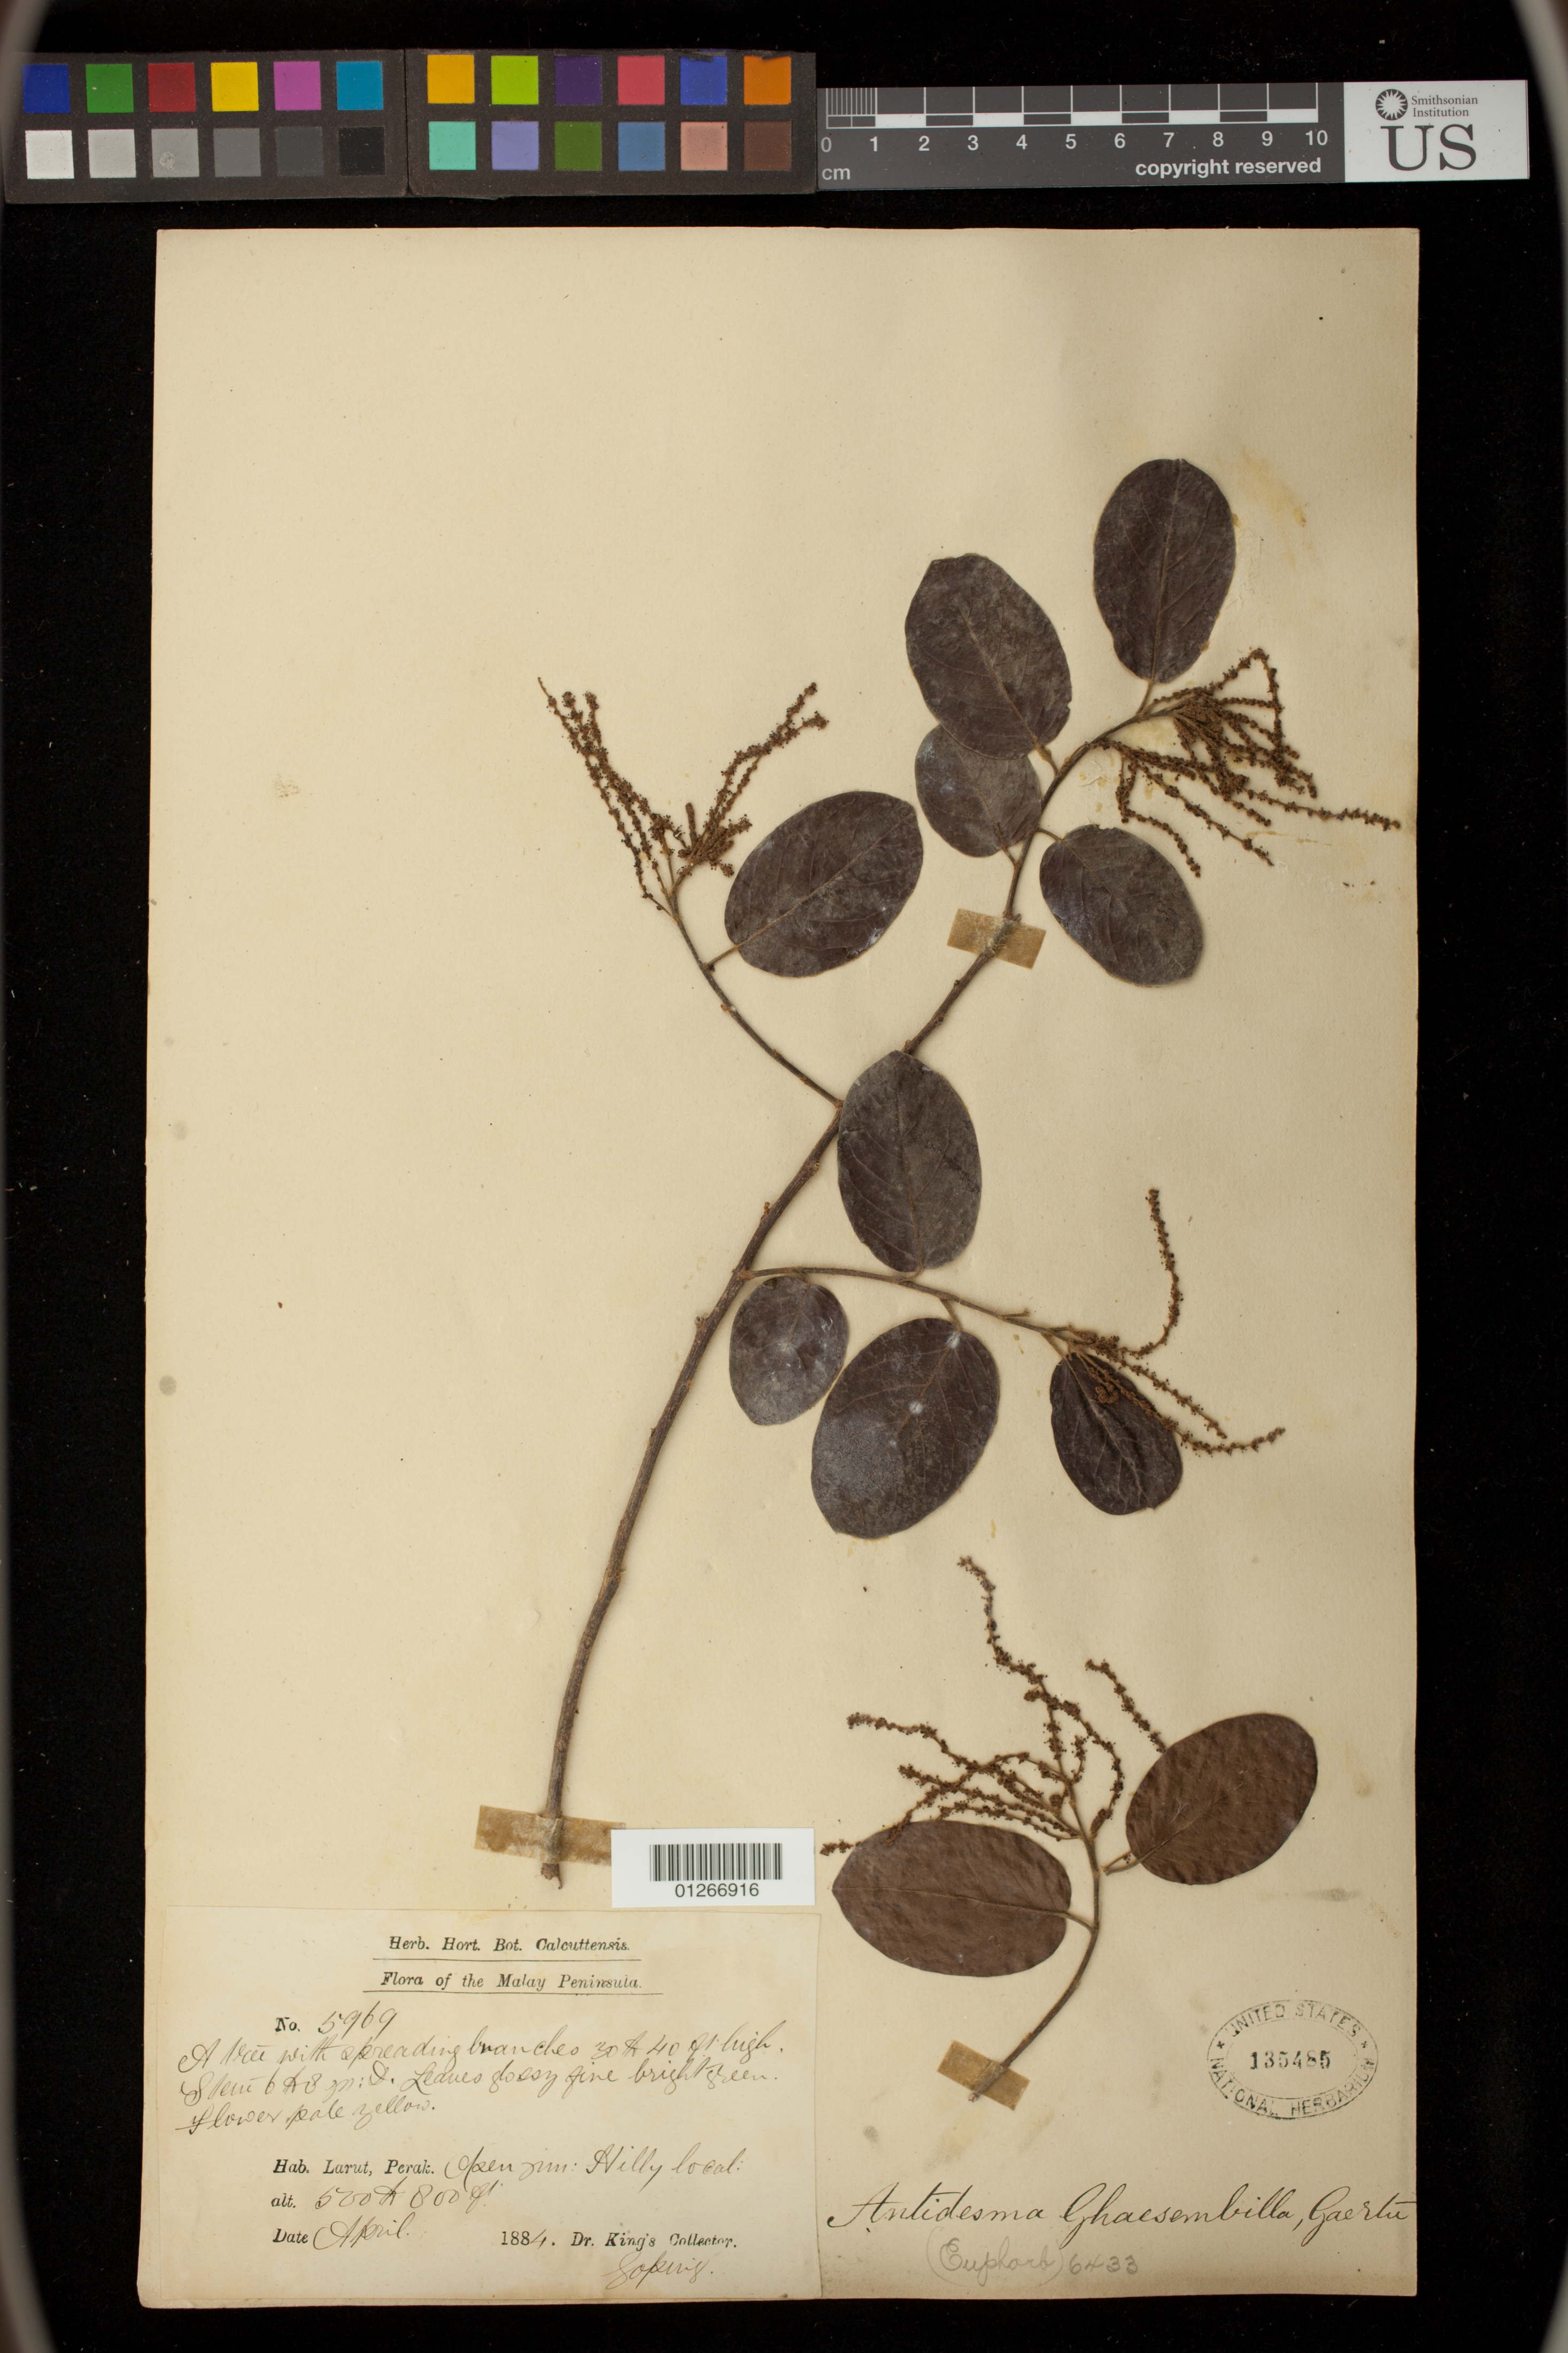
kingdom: Plantae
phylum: Tracheophyta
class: Magnoliopsida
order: Malpighiales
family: Phyllanthaceae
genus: Antidesma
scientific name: Antidesma ghaesembilla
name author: Gaertn.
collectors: -. Sopius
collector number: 5969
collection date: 1884-04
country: Malaysia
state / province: Perak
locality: Larut, Perak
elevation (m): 152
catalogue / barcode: US 135485